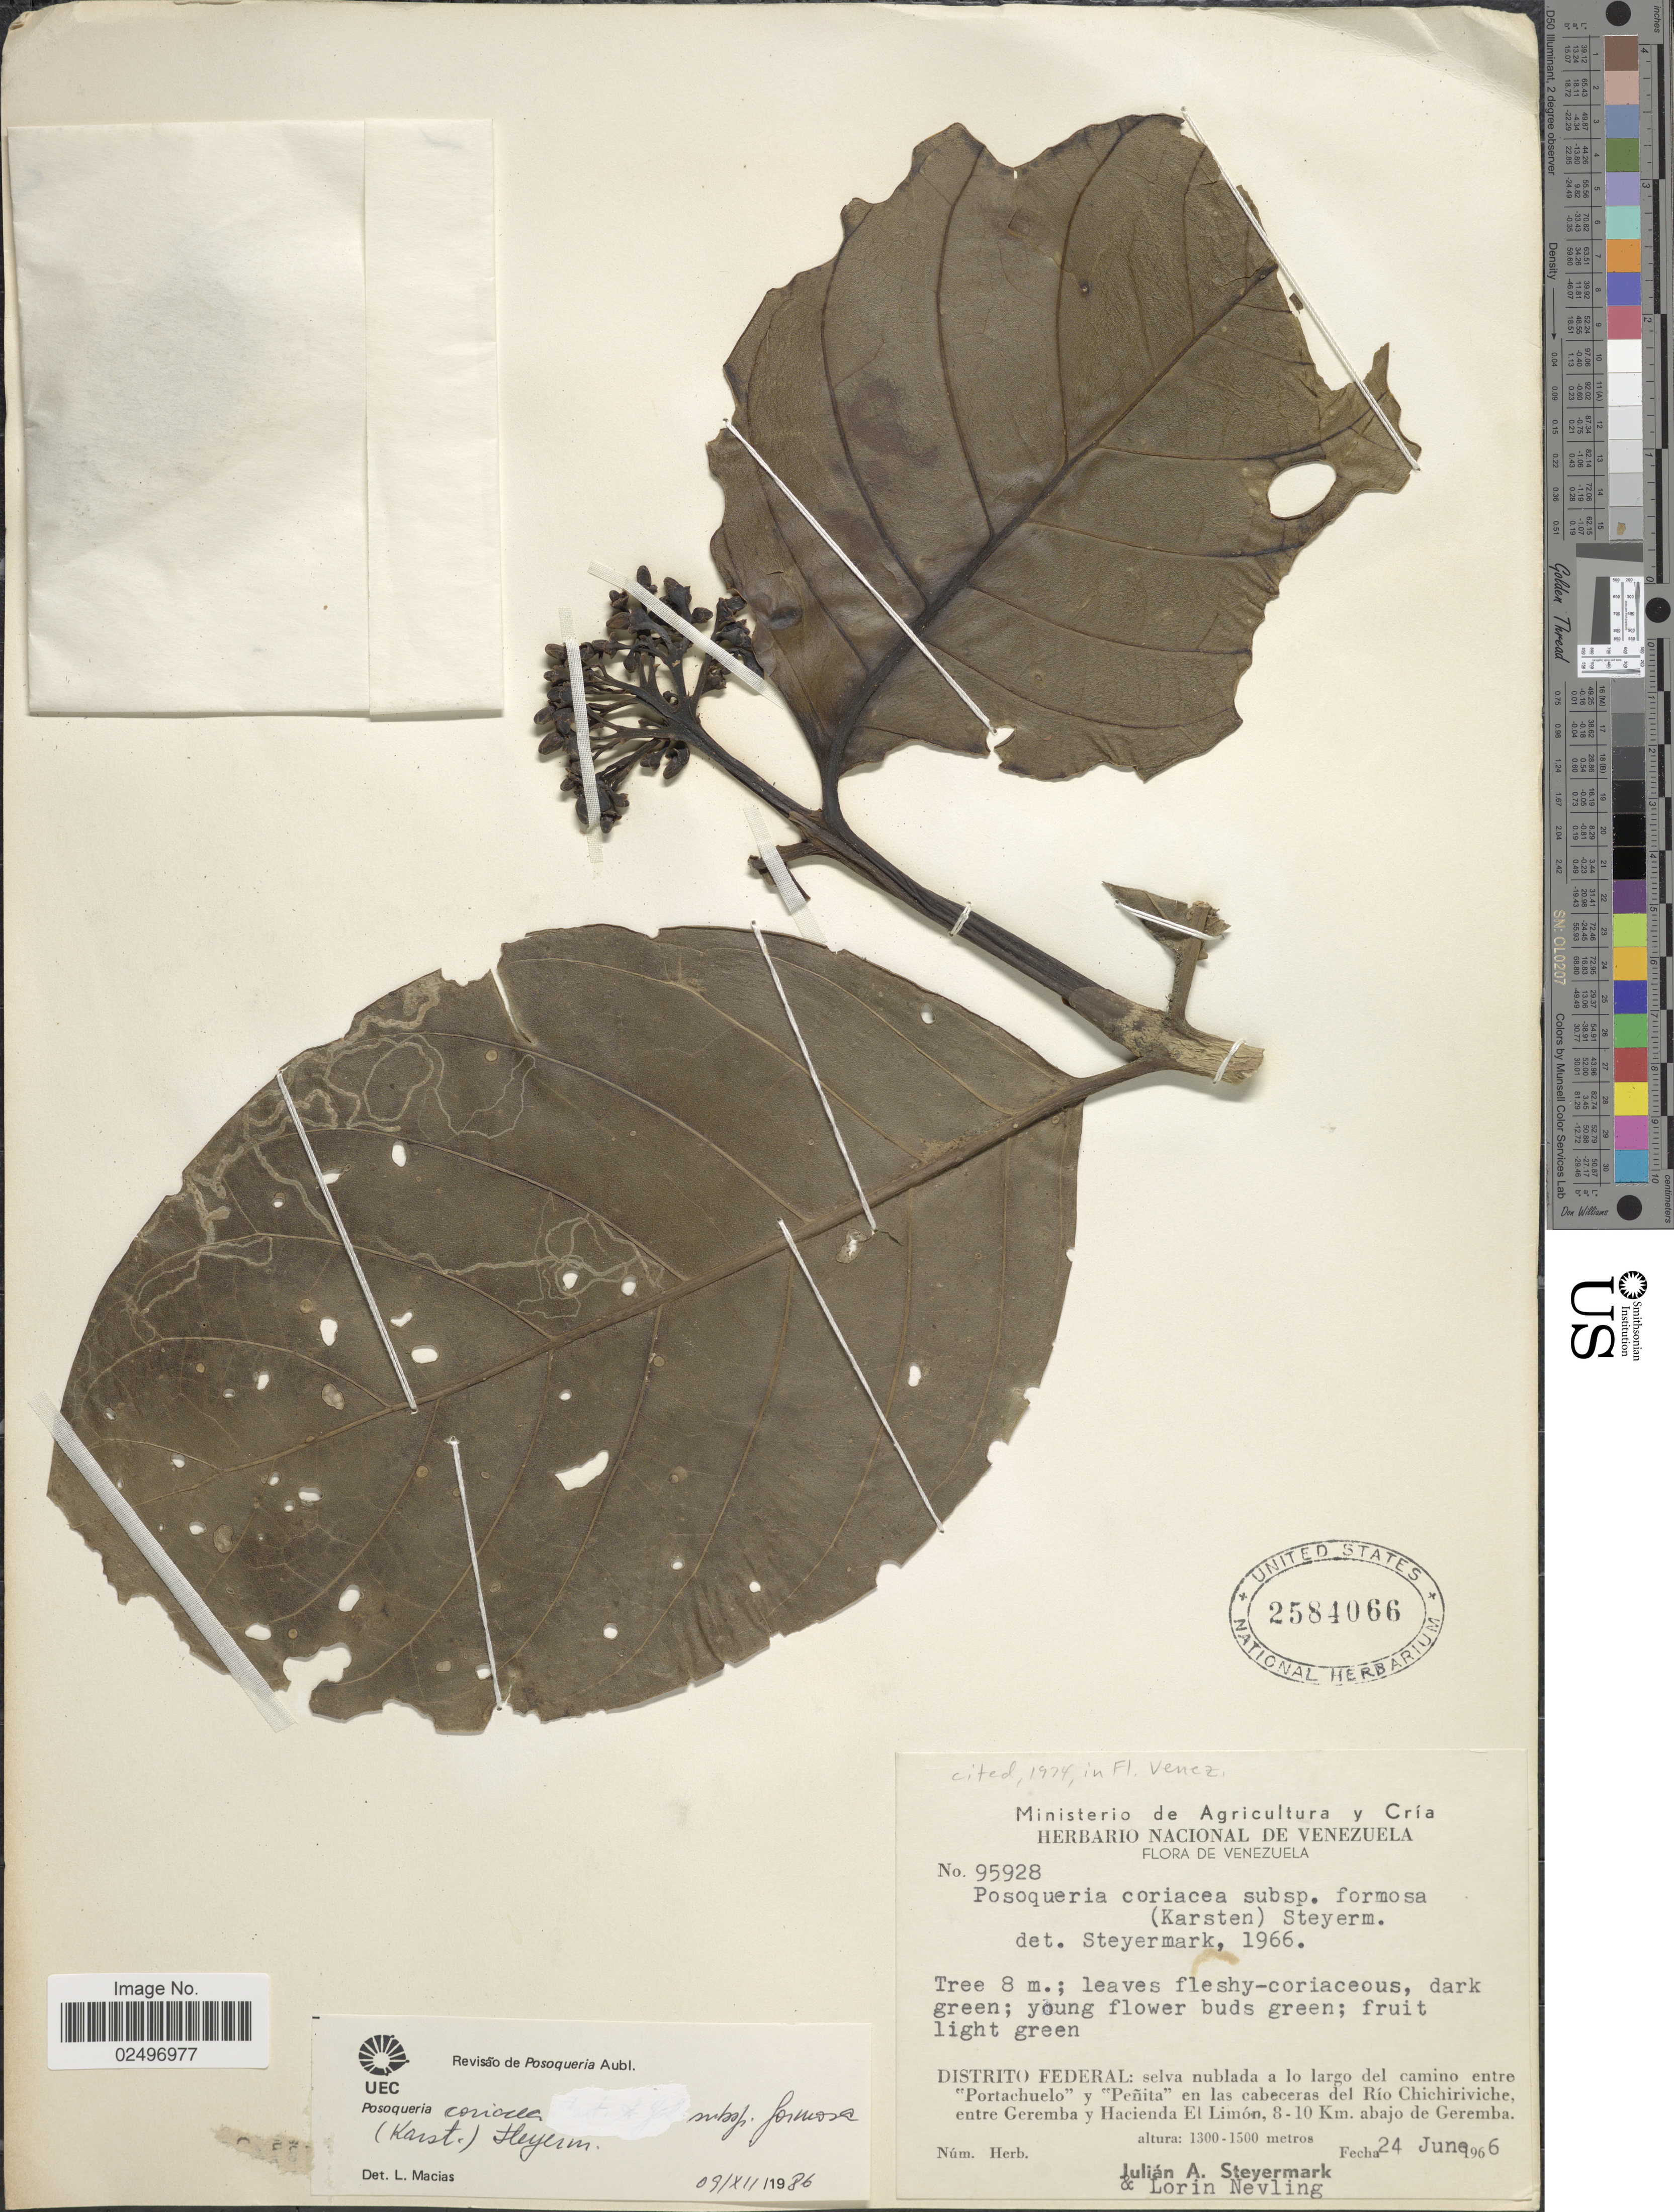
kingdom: Plantae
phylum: Tracheophyta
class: Magnoliopsida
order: Gentianales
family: Rubiaceae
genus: Posoqueria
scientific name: Posoqueria coriacea subsp. formosa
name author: M. Martens & Galeotti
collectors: J. Steyermark & L. Nevling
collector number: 95928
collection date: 1966-06-24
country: Venezuela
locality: Distrito Federal: selva nublada a lo largo del camino entre 'Portachuelo' y 'Peñita' en las cabeceras del Río Chichiriviche, entre Geremba y Hacienda El Limón, 8-10 Km abajo de Geremba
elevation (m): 1300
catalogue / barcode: US 2584066